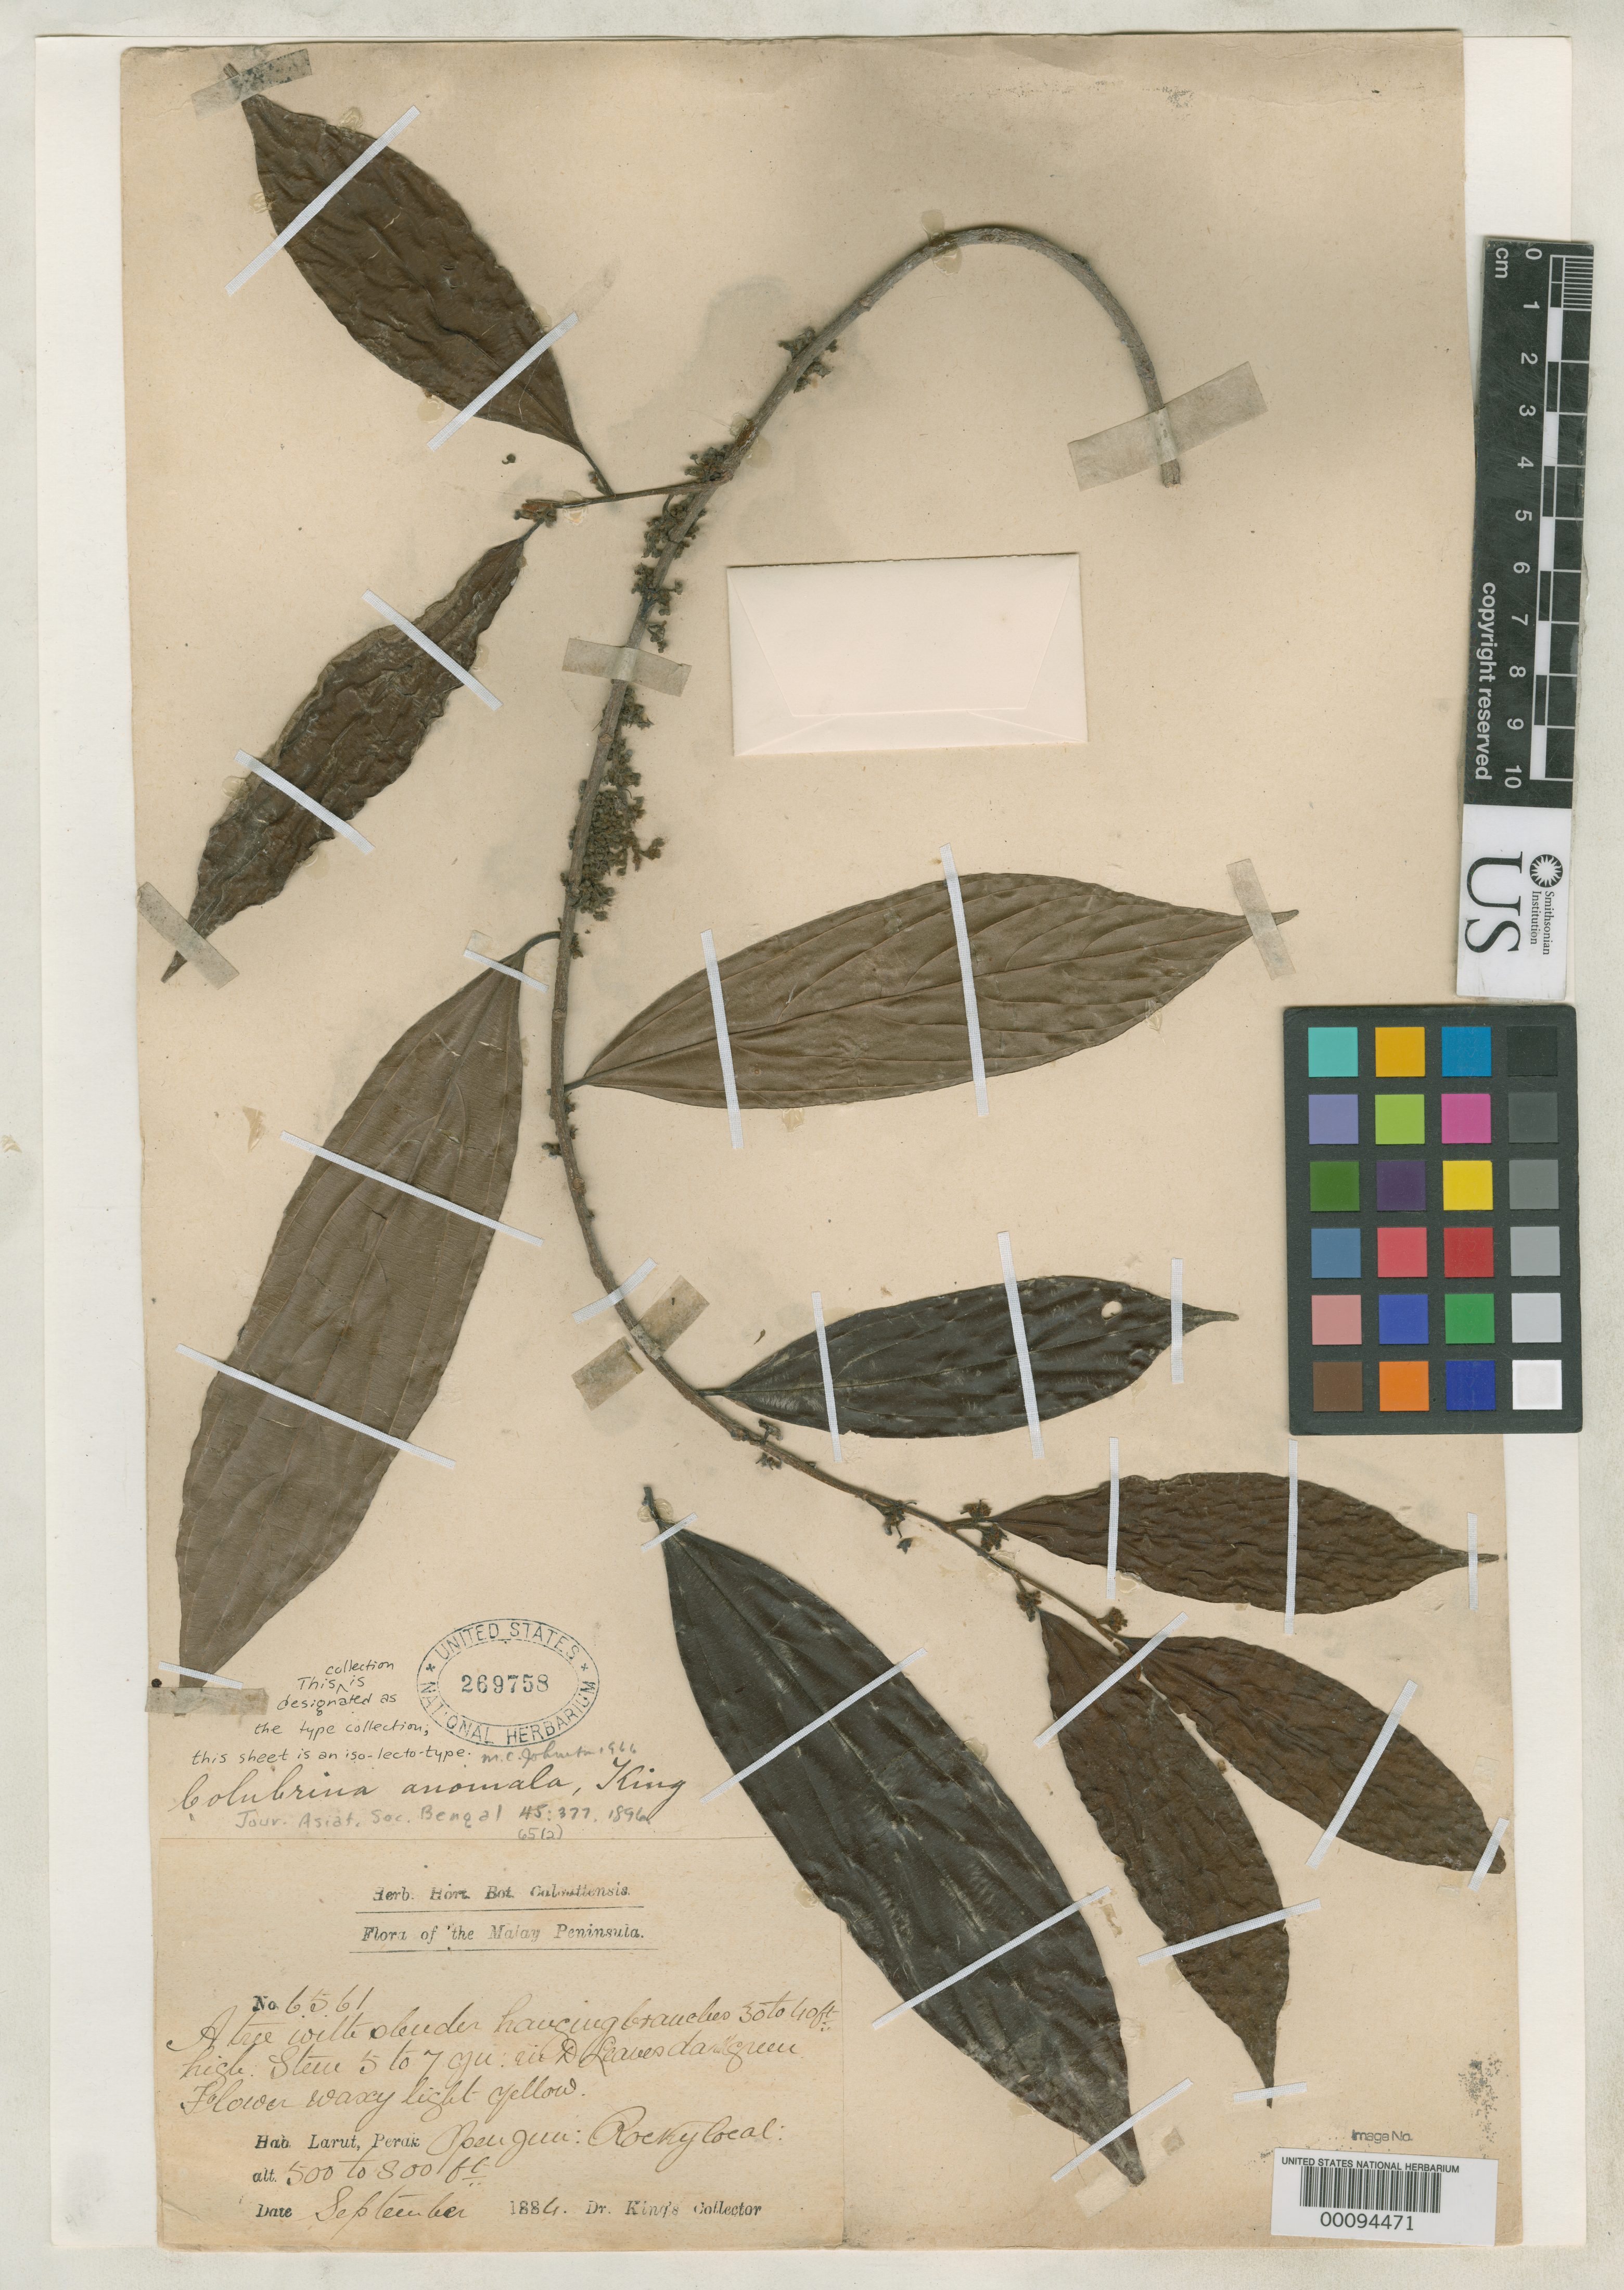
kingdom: Plantae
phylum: Tracheophyta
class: Magnoliopsida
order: Rosales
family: Rhamnaceae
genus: Colubrina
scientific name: Colubrina anomala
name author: King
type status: Isolectotype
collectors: H. Kunstler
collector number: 6561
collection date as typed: Sep 1886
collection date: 1886-09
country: Malaysia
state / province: Perak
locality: Larut. [Malay Peninsula]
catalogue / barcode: US 269758